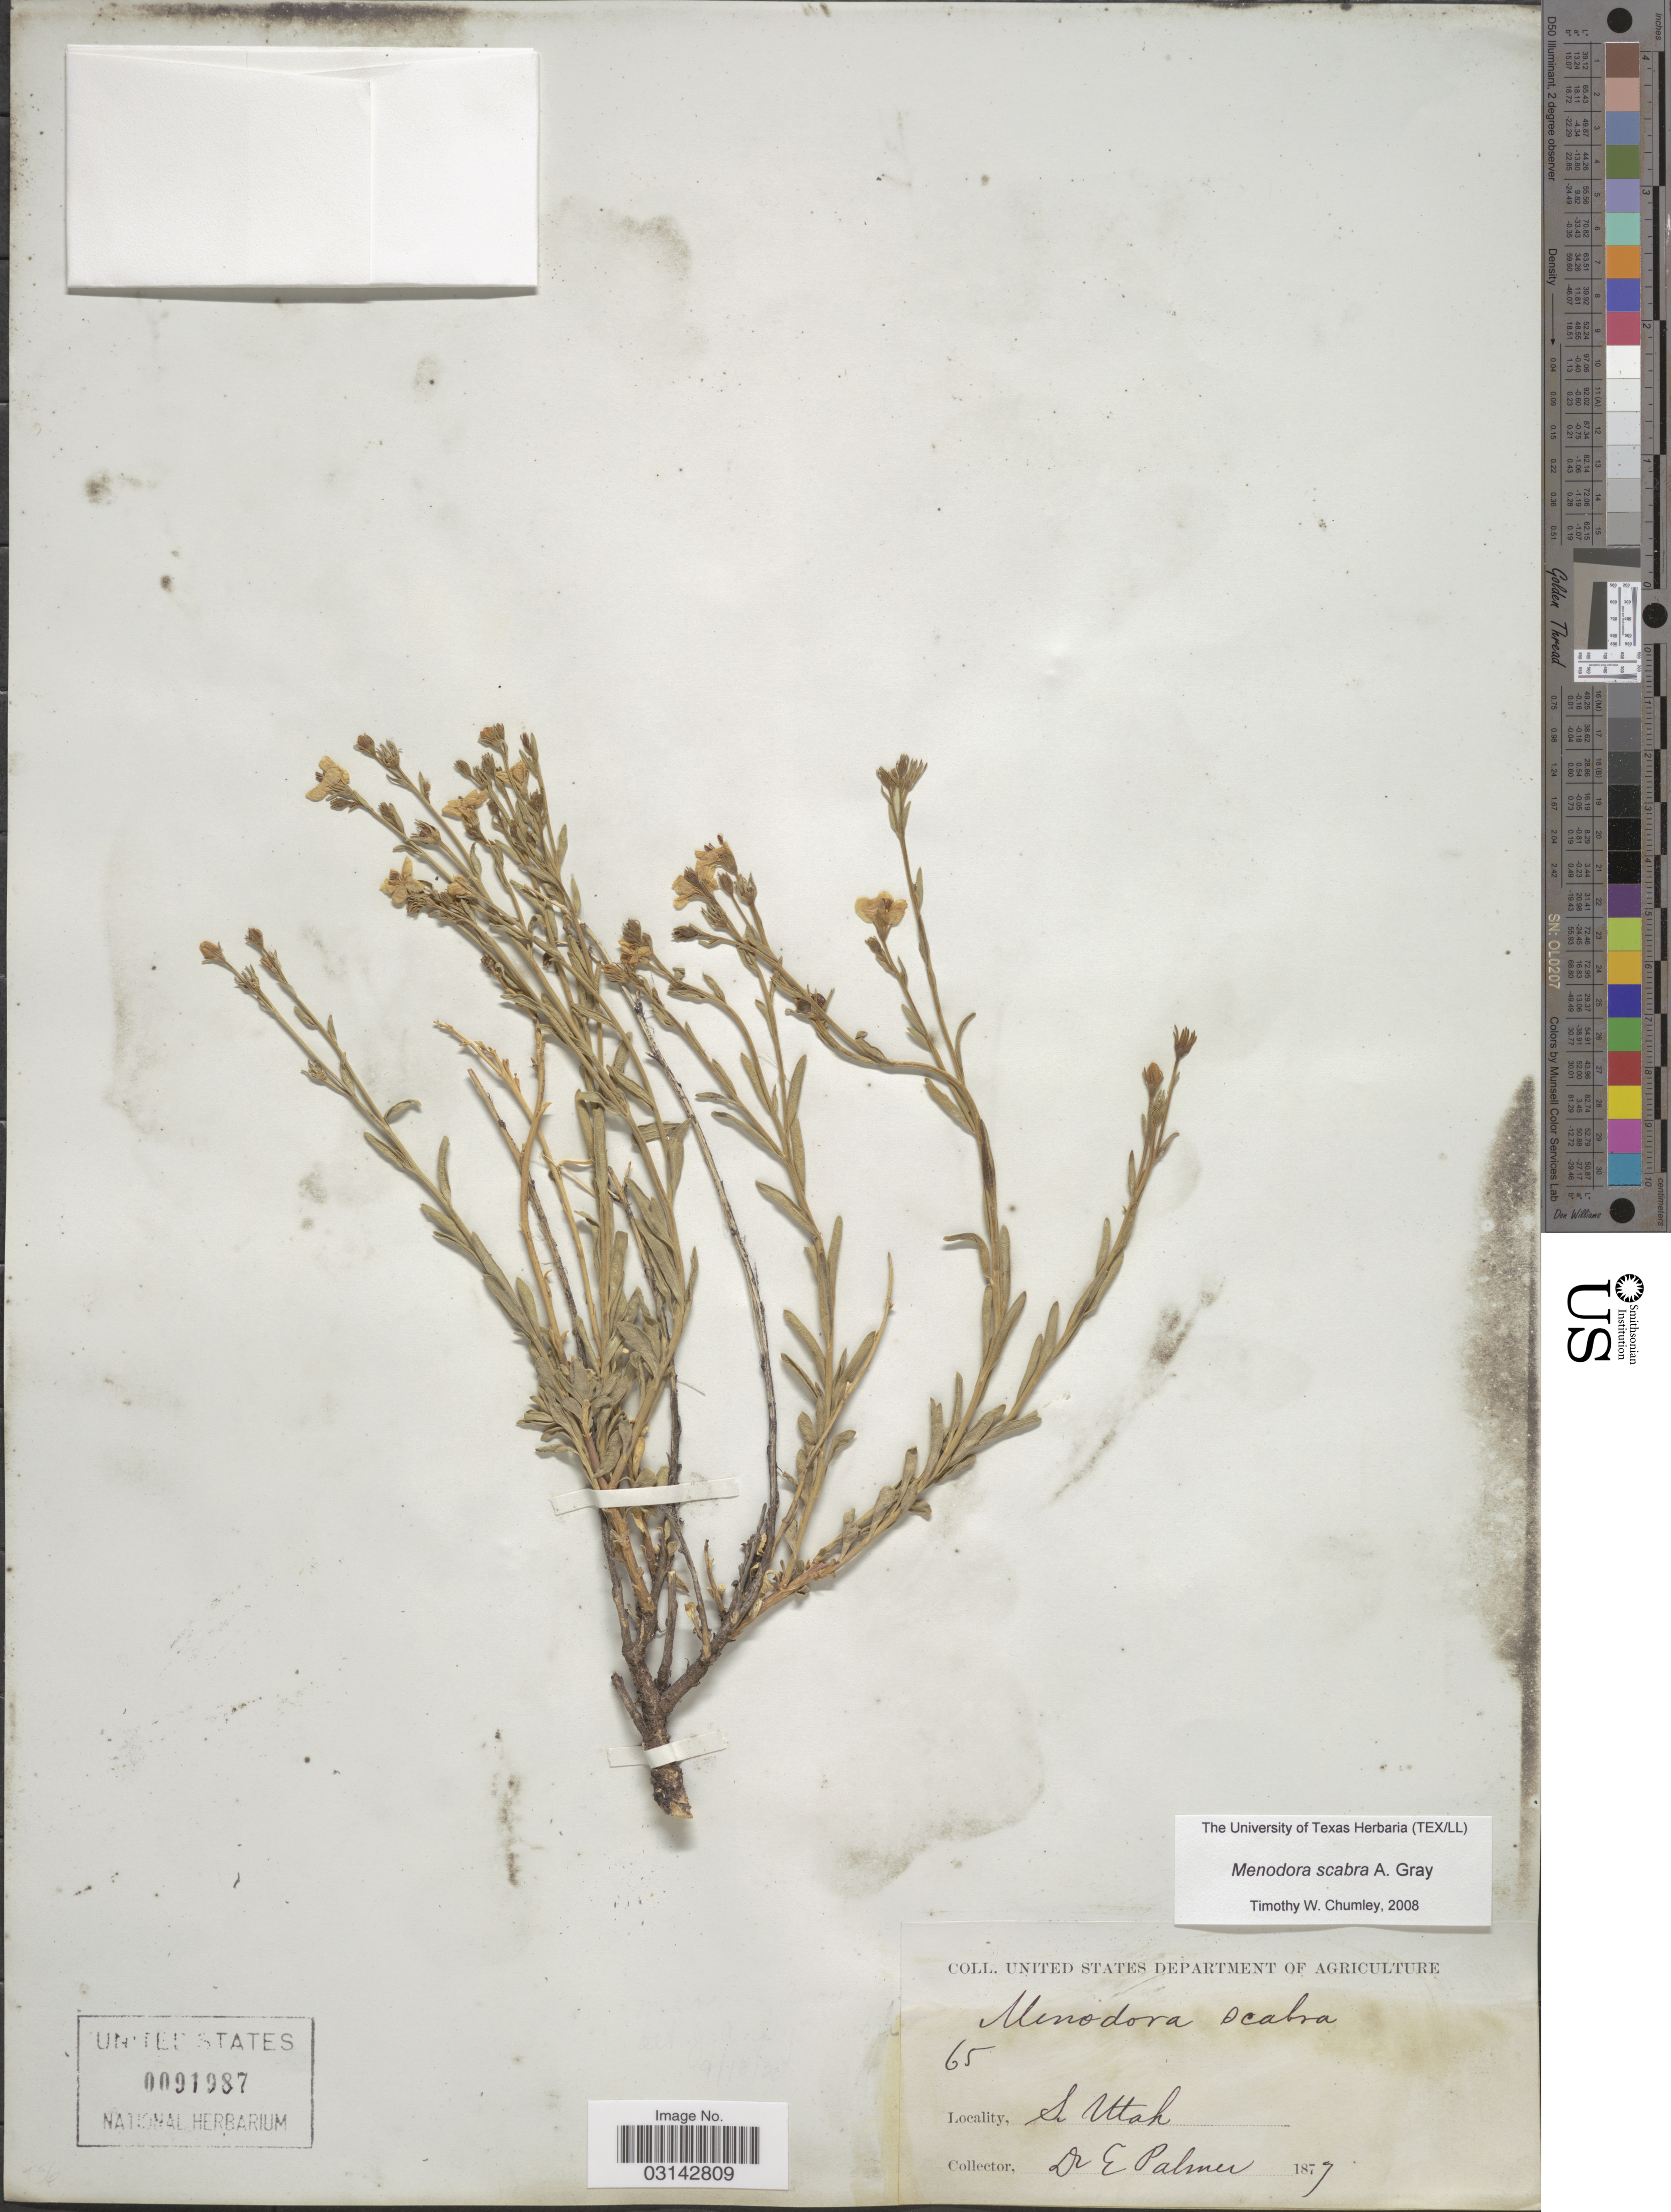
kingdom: Plantae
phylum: Tracheophyta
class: Magnoliopsida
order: Lamiales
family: Oleaceae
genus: Menodora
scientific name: Menodora scabra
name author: A. Gray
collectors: E. Palmer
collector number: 65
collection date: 1877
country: United States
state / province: Utah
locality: S. Utah.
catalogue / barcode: US 91987